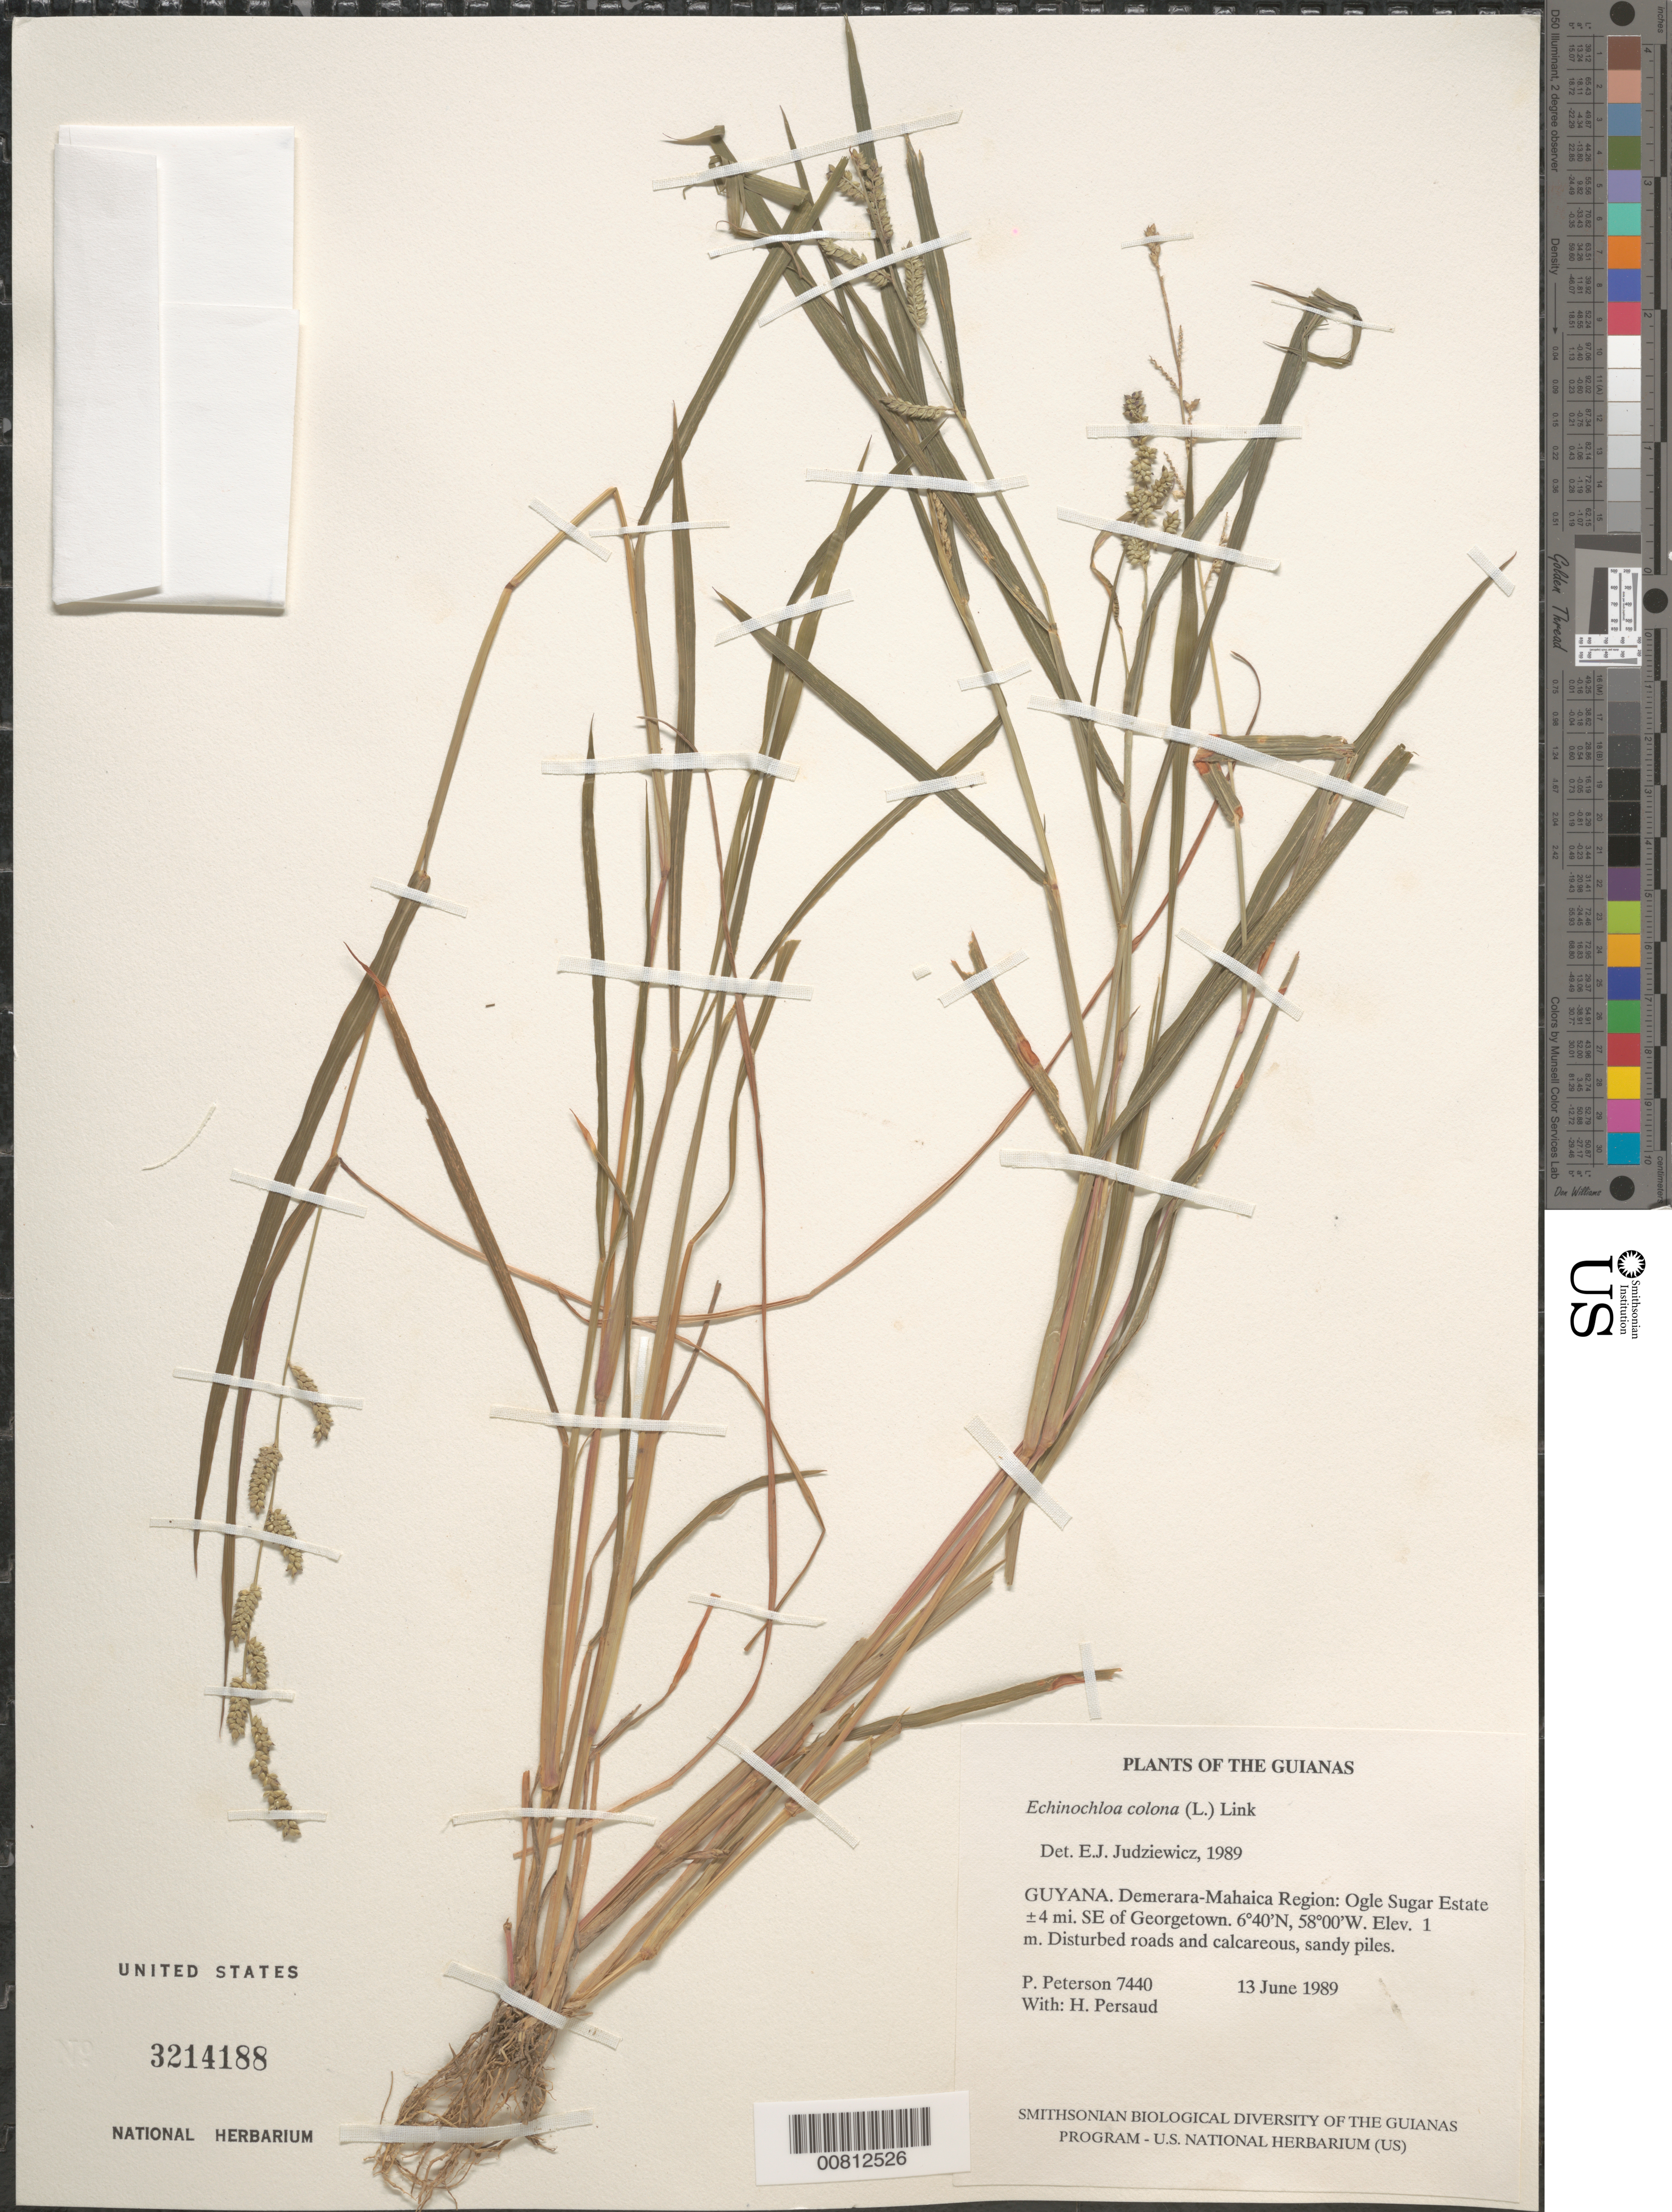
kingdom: Plantae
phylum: Tracheophyta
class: Liliopsida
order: Poales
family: Poaceae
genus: Echinochloa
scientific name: Echinochloa colona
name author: (L.) Link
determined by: Judziewicz, E. J.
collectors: P. M. Peterson & H. Persaud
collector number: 7440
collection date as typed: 13 June 1989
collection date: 1989-06-13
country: Guyana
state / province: Demerara-Mahaica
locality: Ogle Sugar Estate ±4 mi. SE of Georgetown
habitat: Disturbed roads and calcareous, sandy piles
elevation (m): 1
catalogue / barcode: US 3214188